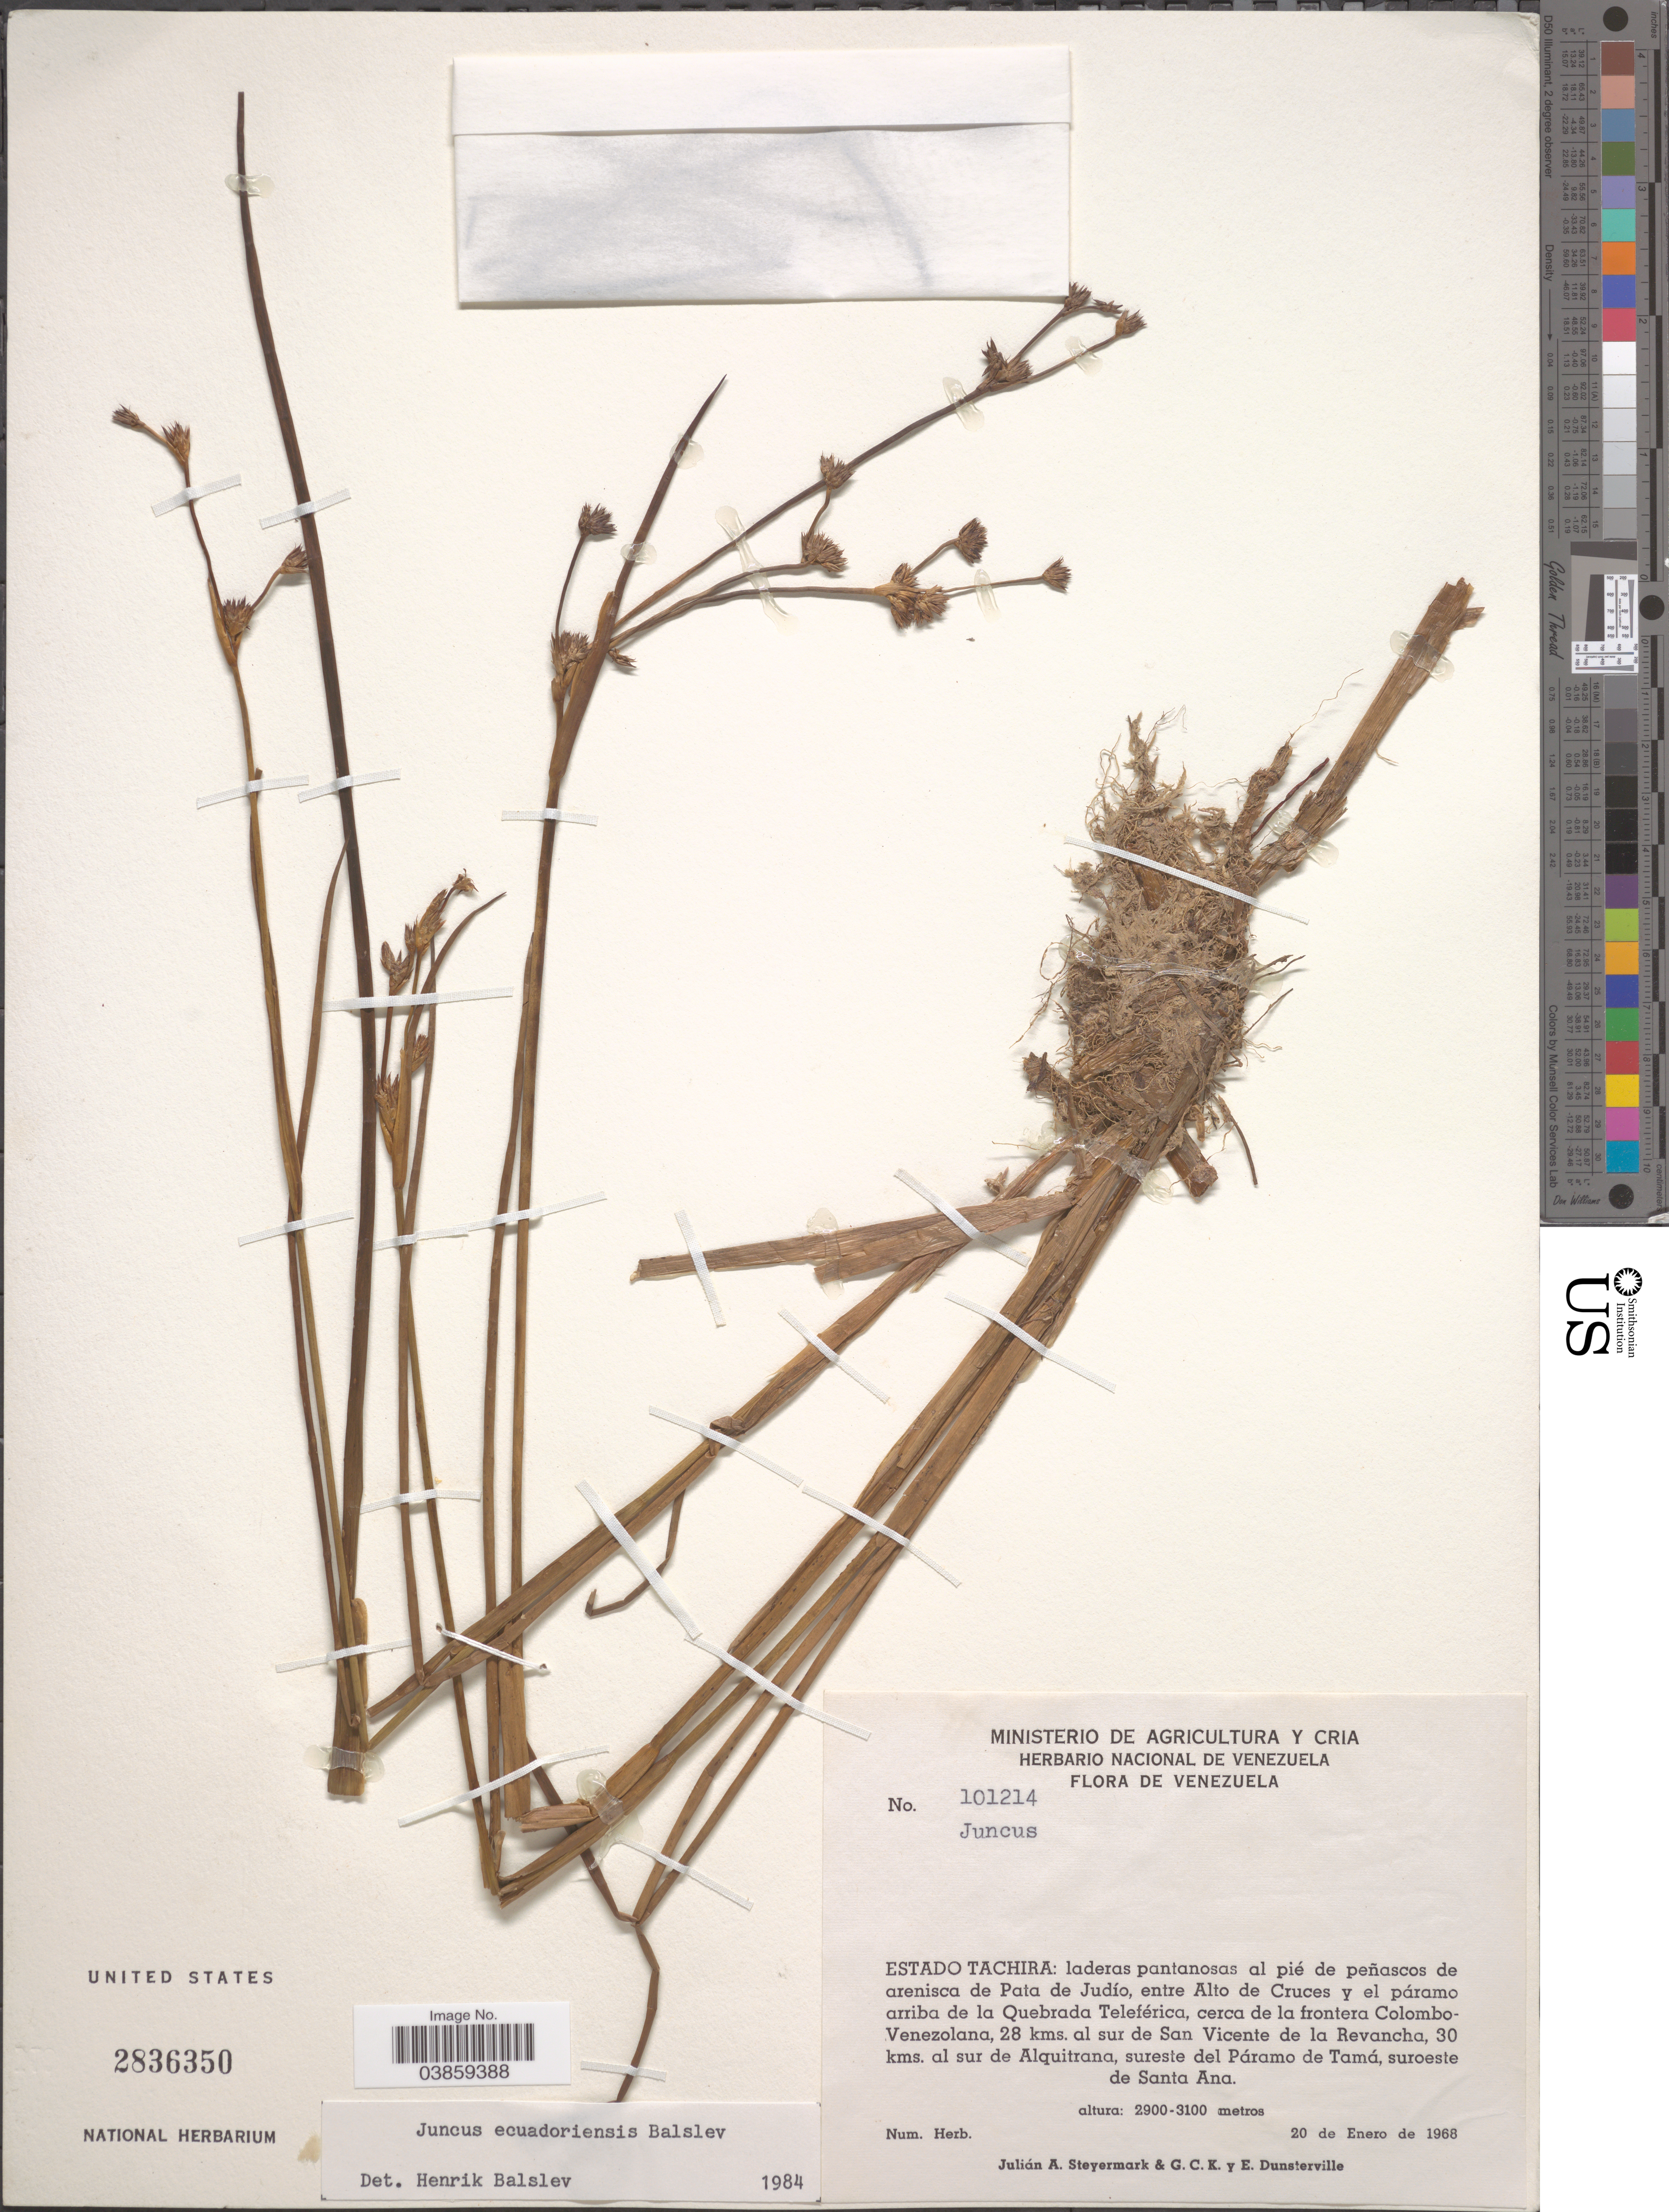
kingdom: Plantae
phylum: Tracheophyta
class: Liliopsida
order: Poales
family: Juncaceae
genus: Juncus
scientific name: Juncus ecuadoriensis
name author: Balslev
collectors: J. Steyermark, G. C. K. Dunsterville & E. Dunsterville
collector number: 101214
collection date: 1968-01-20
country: Venezuela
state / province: Tachira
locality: Laderas pantanosas al pié de pñascos de arenisca de Pata de Judío, entre Alto de Cruces y el páramo arriba de la Quebrada Telefßrica, cerca de la frontera Colombo-Venezolana, 28 kms. al sur de San Vicente de la Revancha, 30 kms. al sur de Alquitrana, sureste del Páramo de Tamá, suroeste de Santa Ana.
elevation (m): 2900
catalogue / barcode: US 2836350